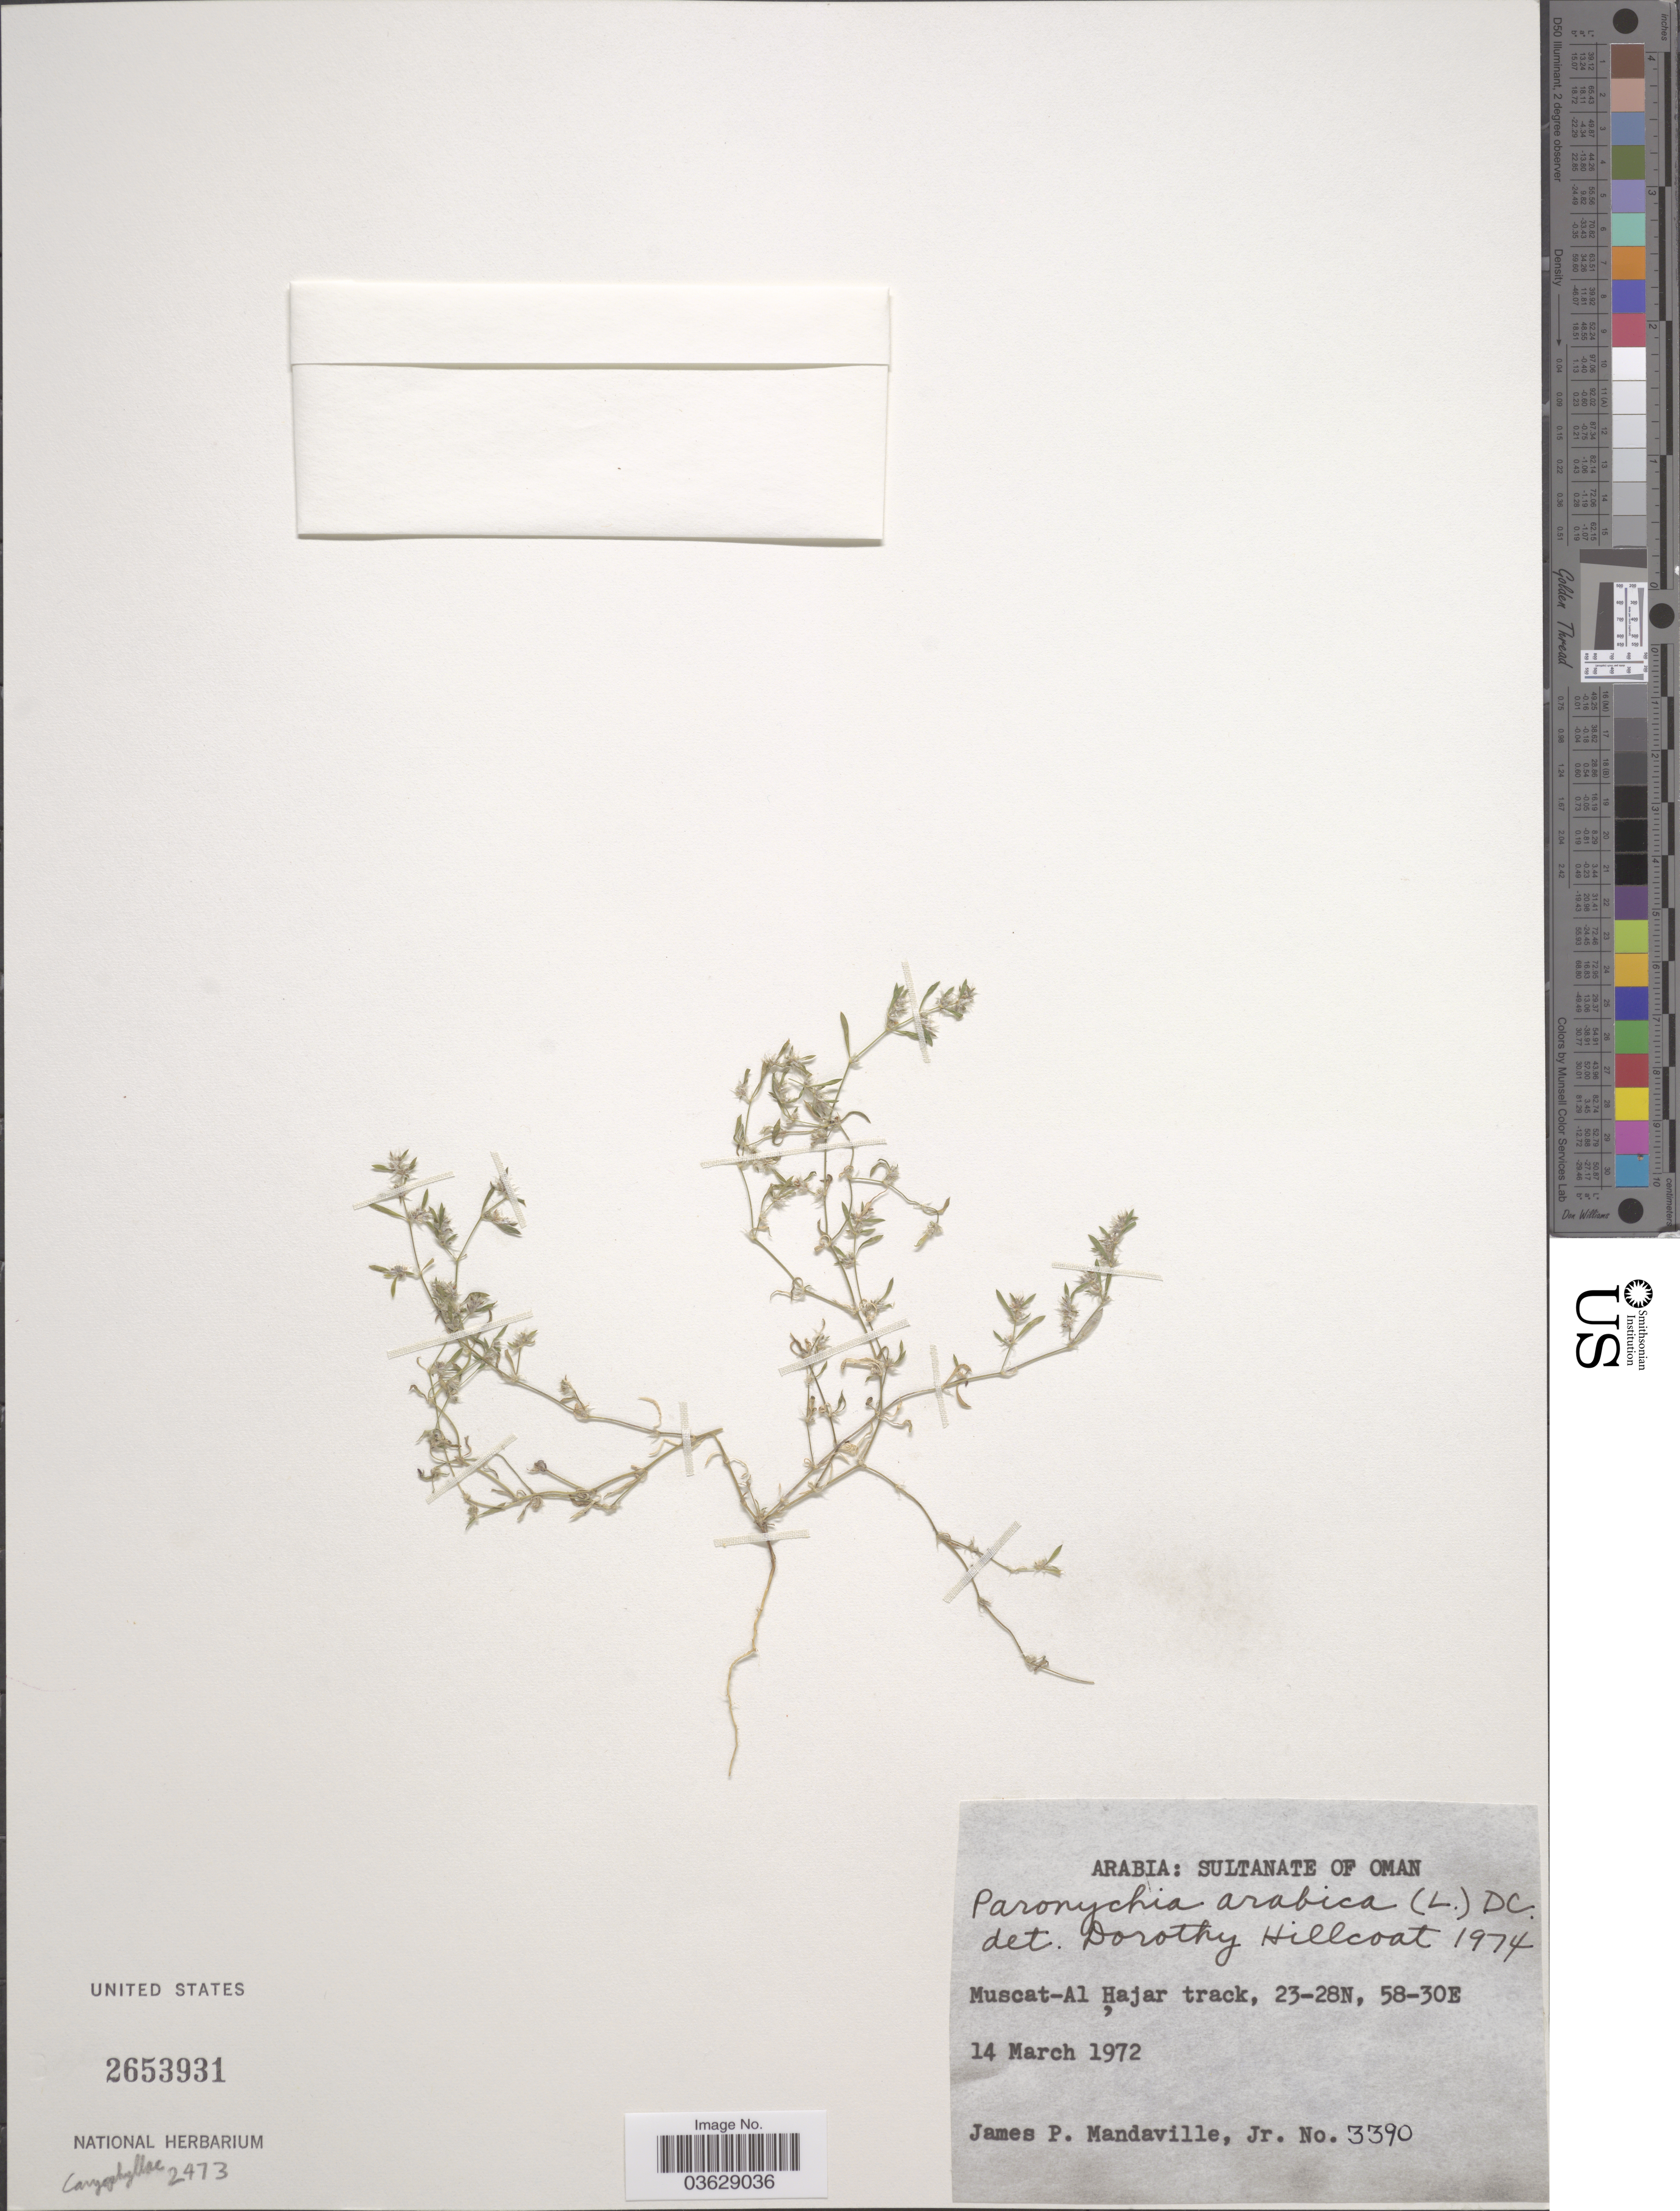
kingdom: Plantae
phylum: Tracheophyta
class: Magnoliopsida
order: Caryophyllales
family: Caryophyllaceae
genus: Paronychia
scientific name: Paronychia arabica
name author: (L.) DC.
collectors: J. Mandaville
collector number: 3390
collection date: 1972-03-14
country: Oman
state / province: Masqat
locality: Arabia: Sultanate of Oman. Muscat-Al Hajar track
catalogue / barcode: US 2653931